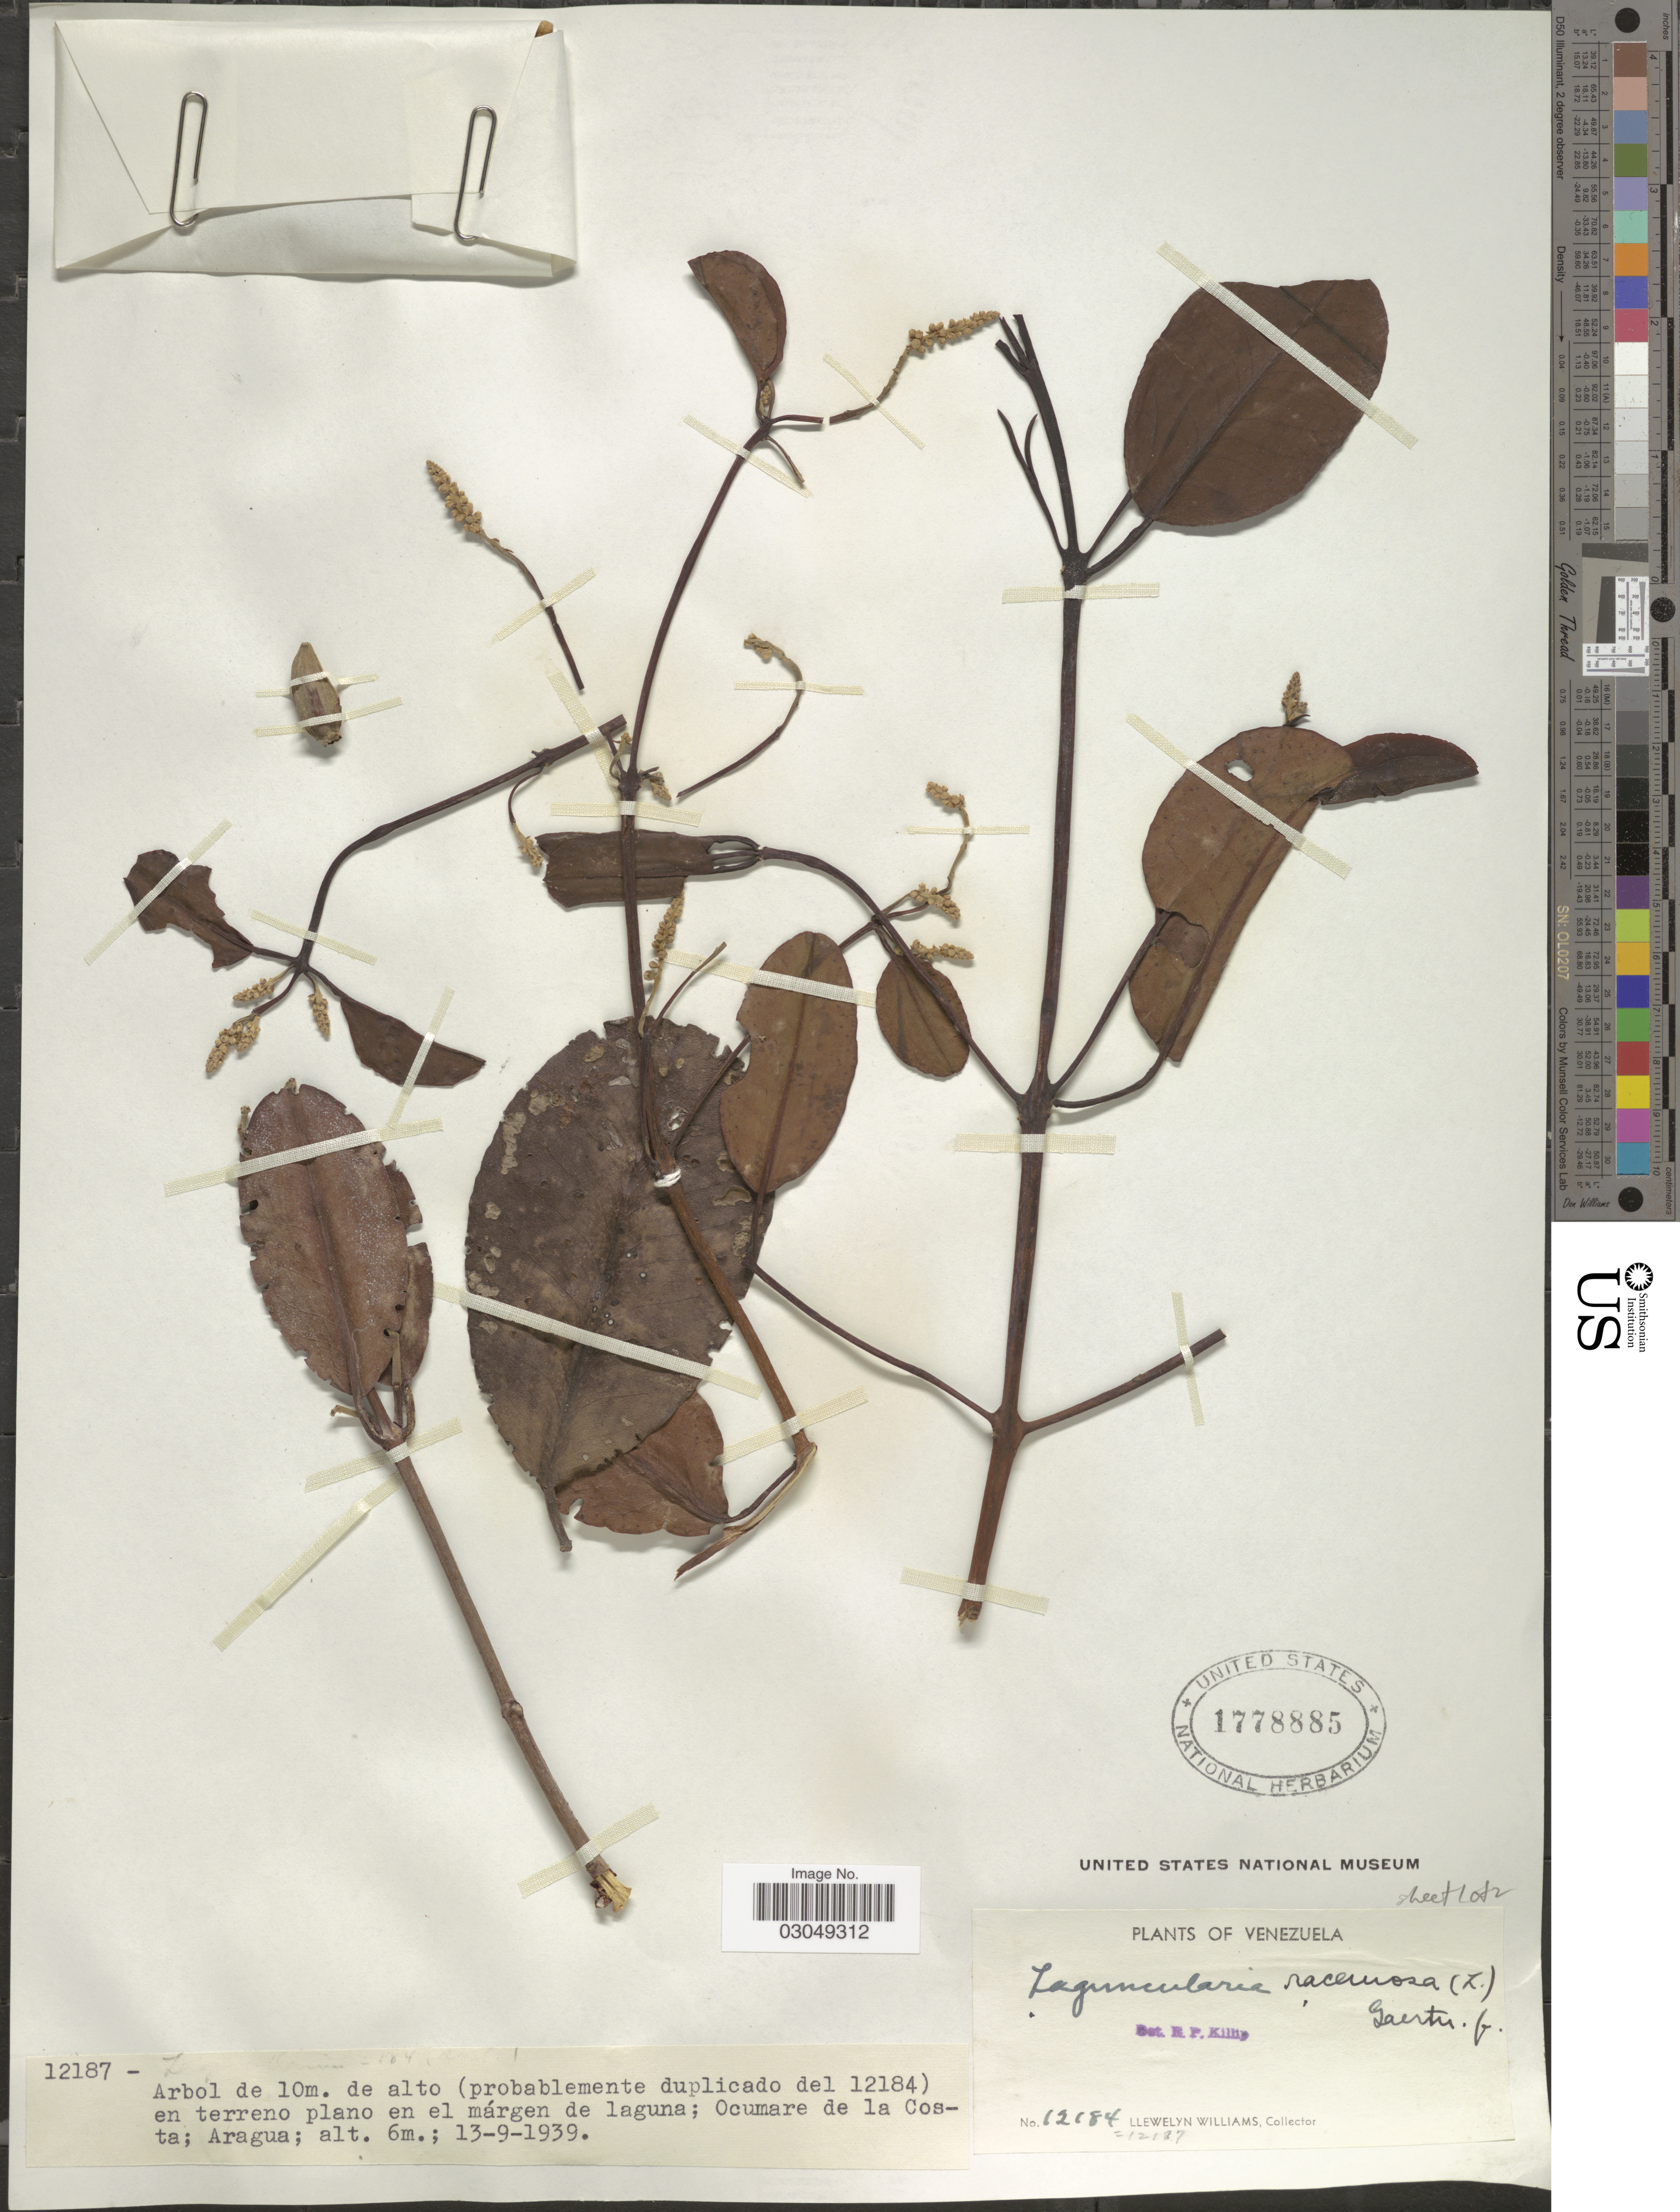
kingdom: Plantae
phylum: Tracheophyta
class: Magnoliopsida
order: Myrtales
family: Combretaceae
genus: Laguncularia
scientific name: Laguncularia racemosa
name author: (L.) C.F. Gaertn.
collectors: Ll. Williams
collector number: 12187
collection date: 1939-09-13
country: Venezuela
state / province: Aragua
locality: En terreno plano en el márgen de laguna; Ocumare de la Costa.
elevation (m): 6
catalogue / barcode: US 1778885